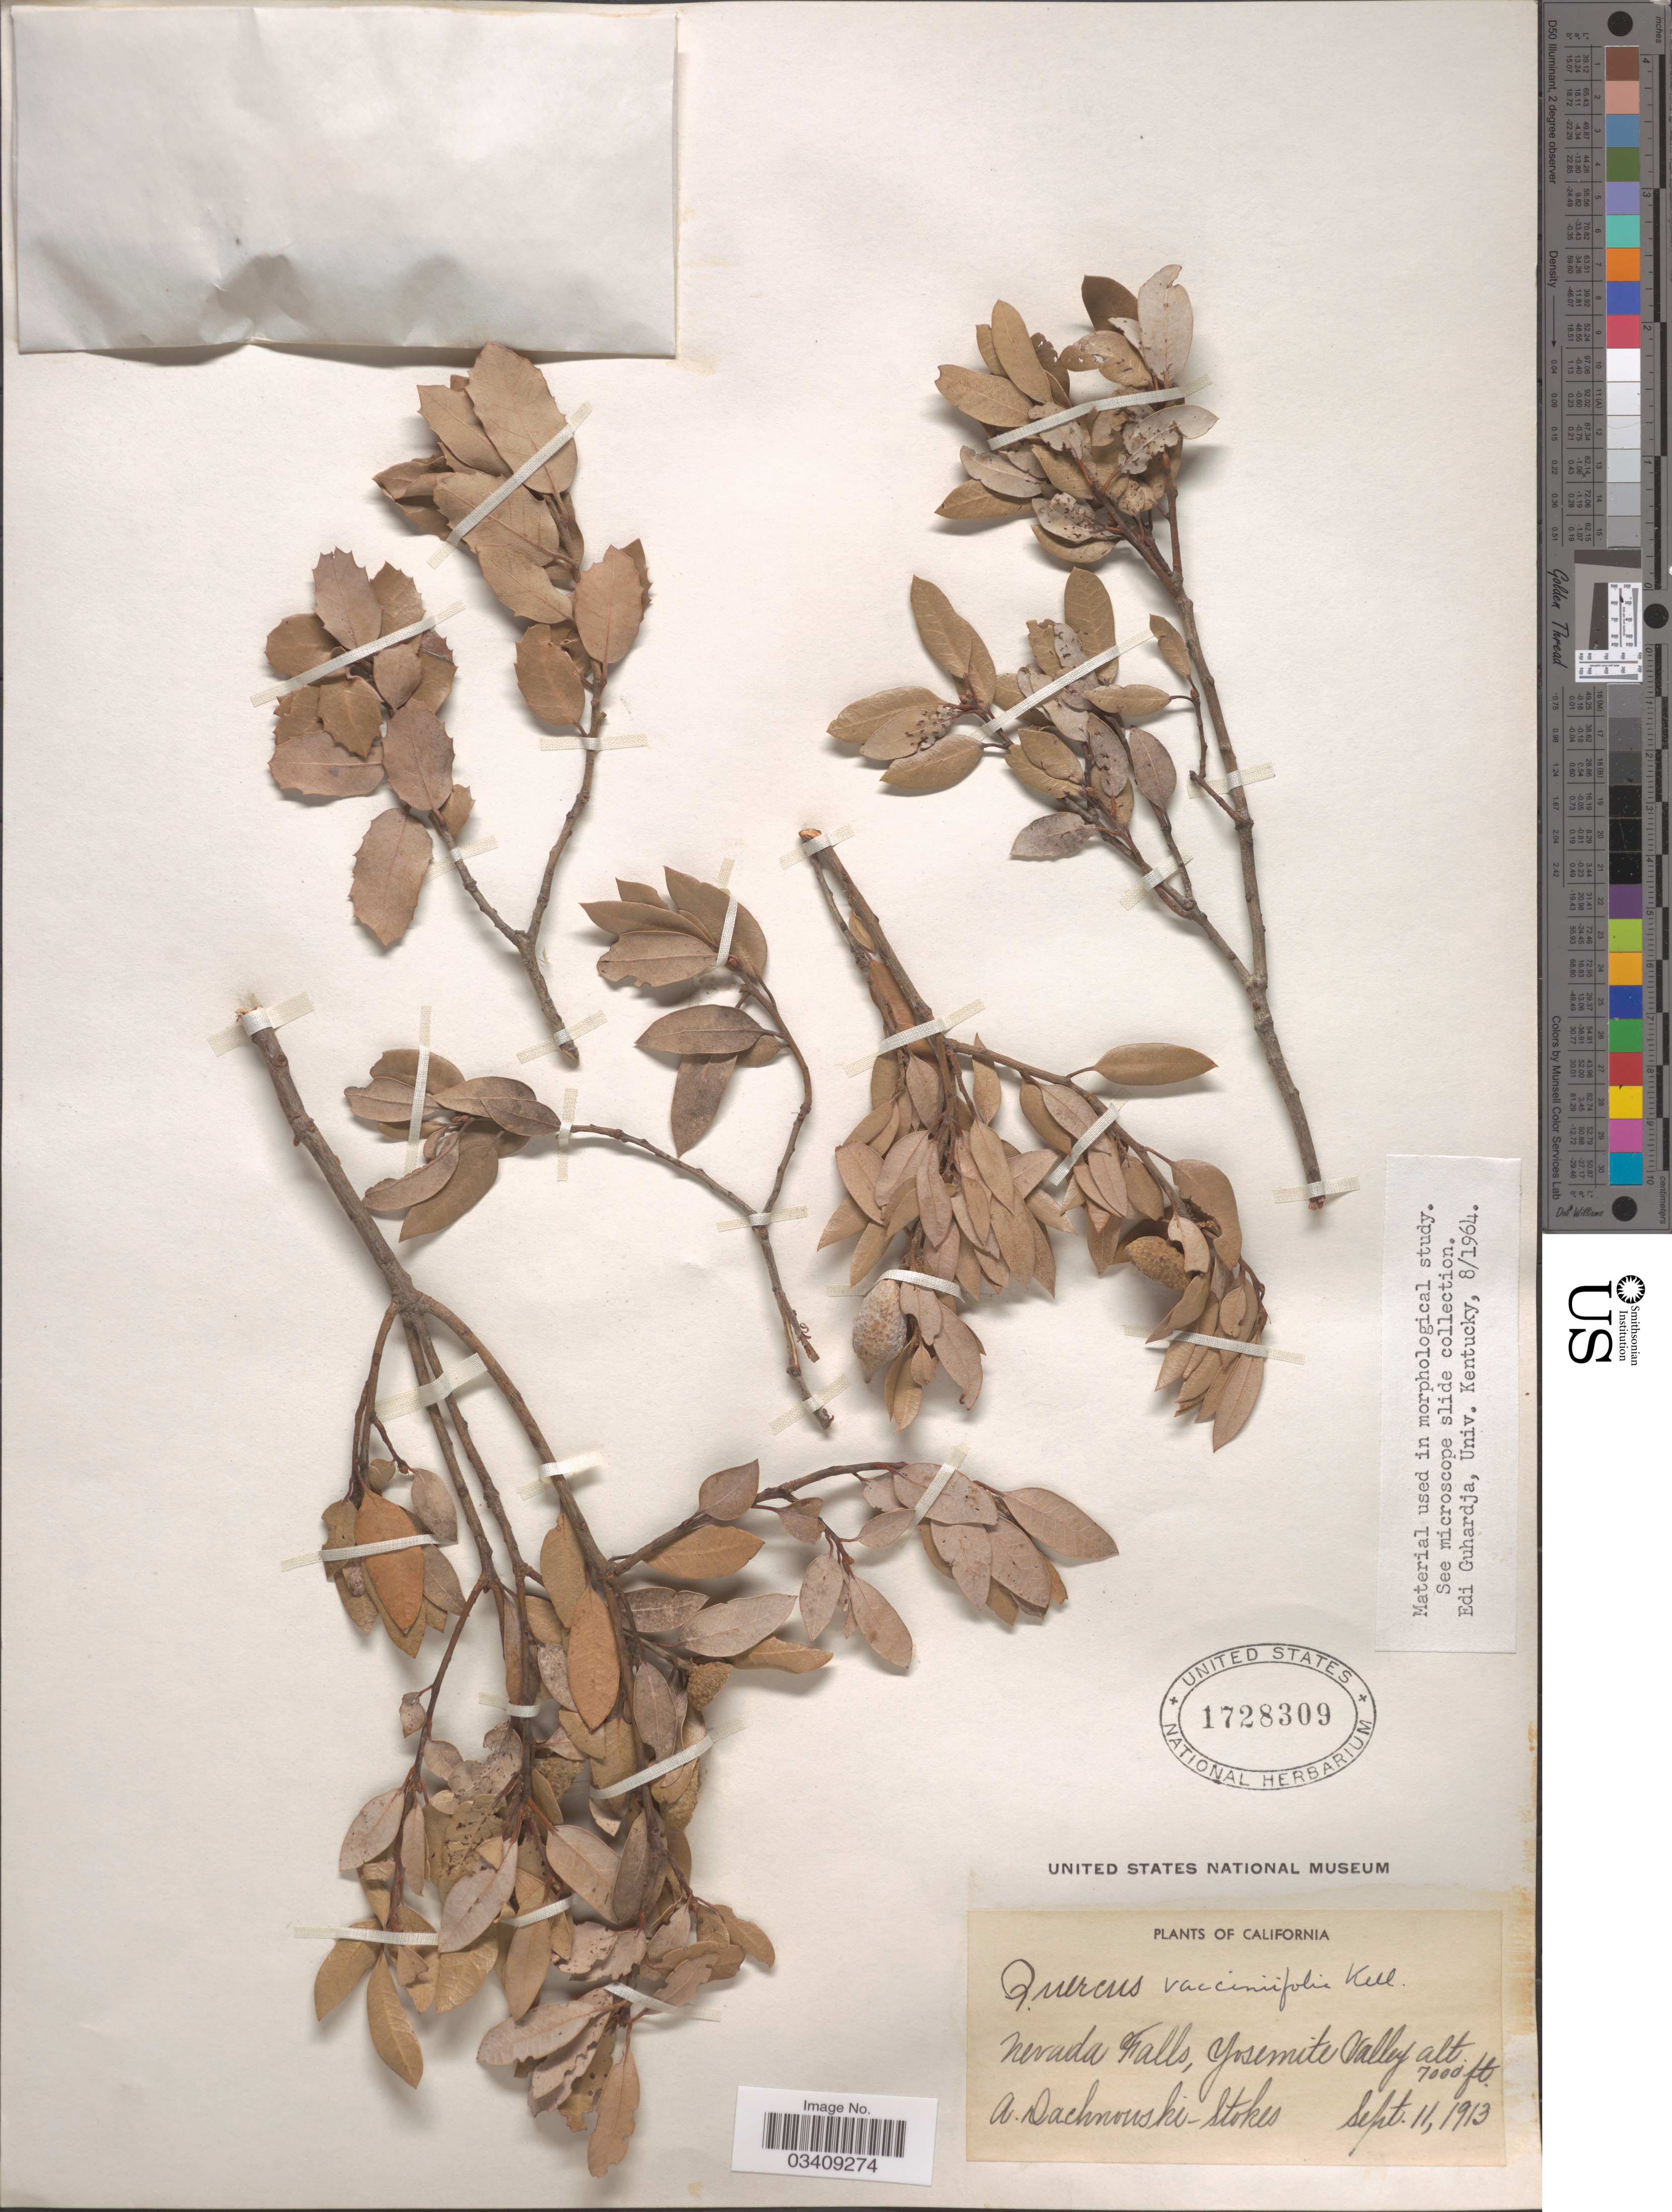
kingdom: Plantae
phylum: Tracheophyta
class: Magnoliopsida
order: Fagales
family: Fagaceae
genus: Quercus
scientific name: Quercus aaata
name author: C.H. Müll.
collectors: A. P. Dachnowski-Stokes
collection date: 1913-09-11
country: United States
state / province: California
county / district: Mariposa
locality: Nevada Falls, Yosemite Valley.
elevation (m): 2134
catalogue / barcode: US 1728309